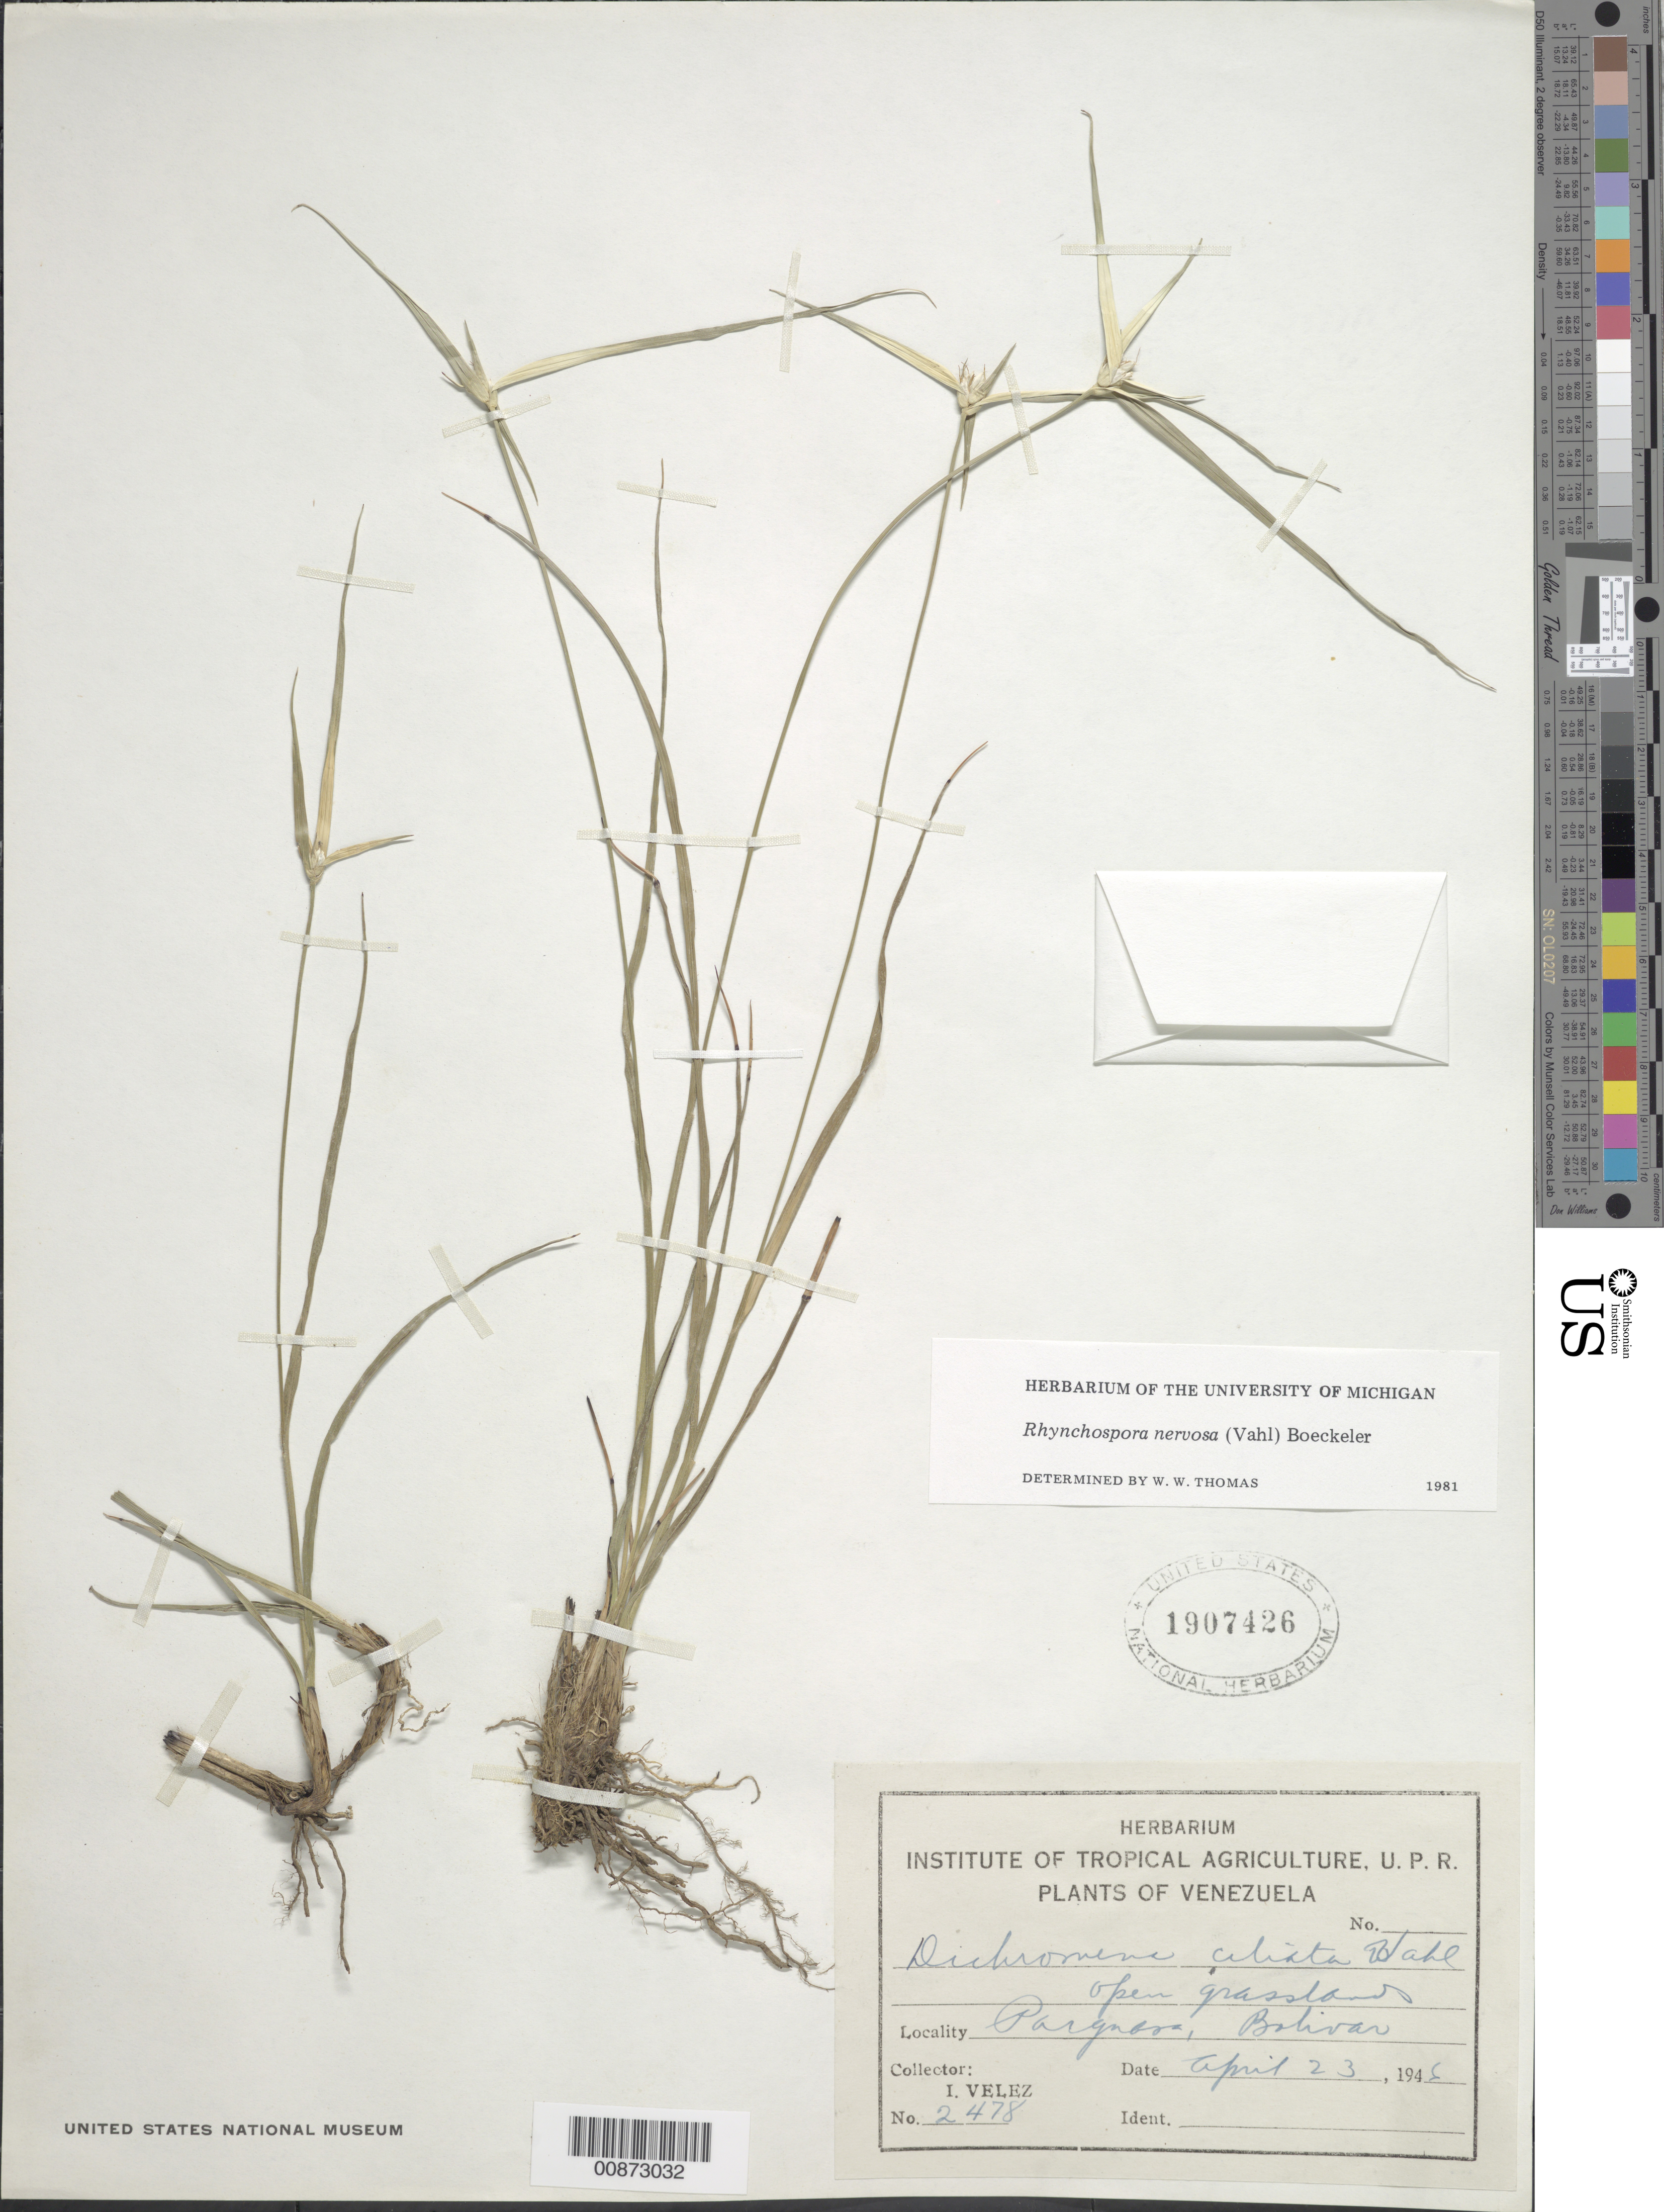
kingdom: Plantae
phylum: Tracheophyta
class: Liliopsida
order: Poales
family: Cyperaceae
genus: Rhynchospora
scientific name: Rhynchospora nervosa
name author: (Vahl) Boeckeler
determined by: Thomas, W. W., (NY), New York Botanical Garden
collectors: I. Velez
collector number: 2478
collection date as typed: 23-Apr-46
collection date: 1946-04-23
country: Venezuela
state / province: Bolívar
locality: Parguasa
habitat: Open grassland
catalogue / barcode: US 1907426